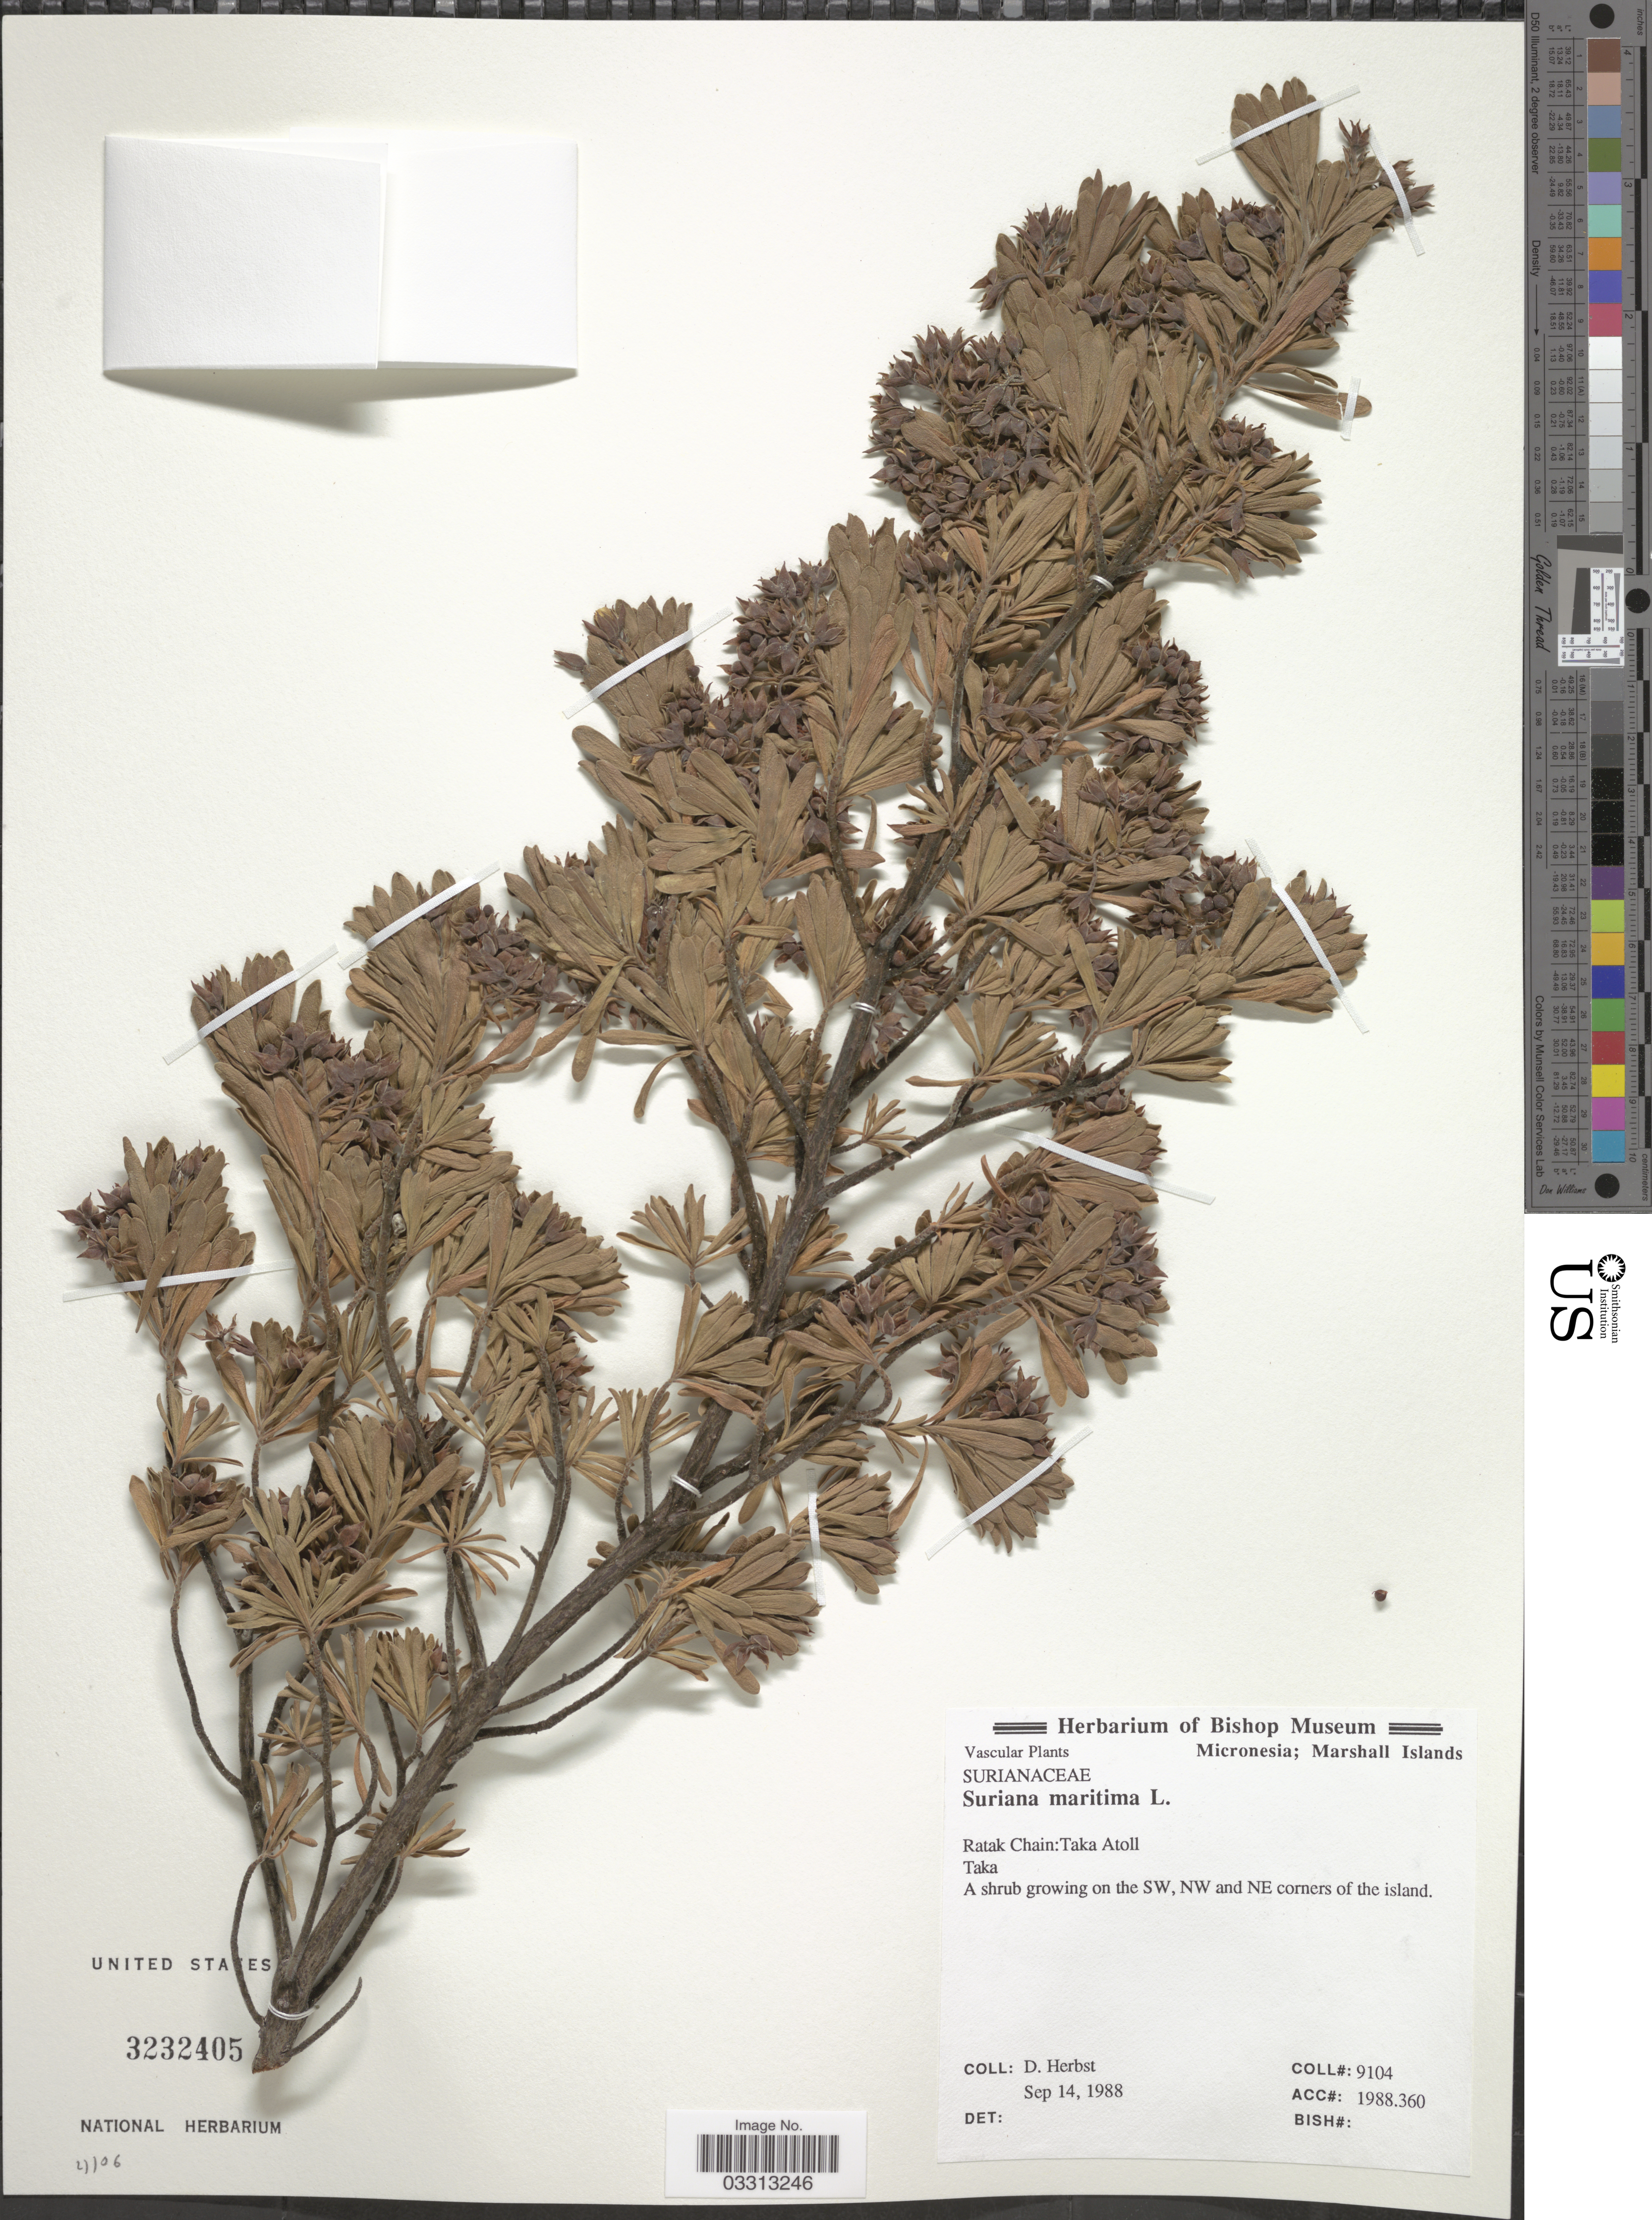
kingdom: Plantae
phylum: Tracheophyta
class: Magnoliopsida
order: Fabales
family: Surianaceae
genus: Suriana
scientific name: Suriana maritima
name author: L.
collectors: D. Herbst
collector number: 9104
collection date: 1988-09-14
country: Marshall Islands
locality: Micronesia. Ratak Chain: Taka Atoll. Taka. SW, NW and NE corners of the island.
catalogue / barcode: US 3232405